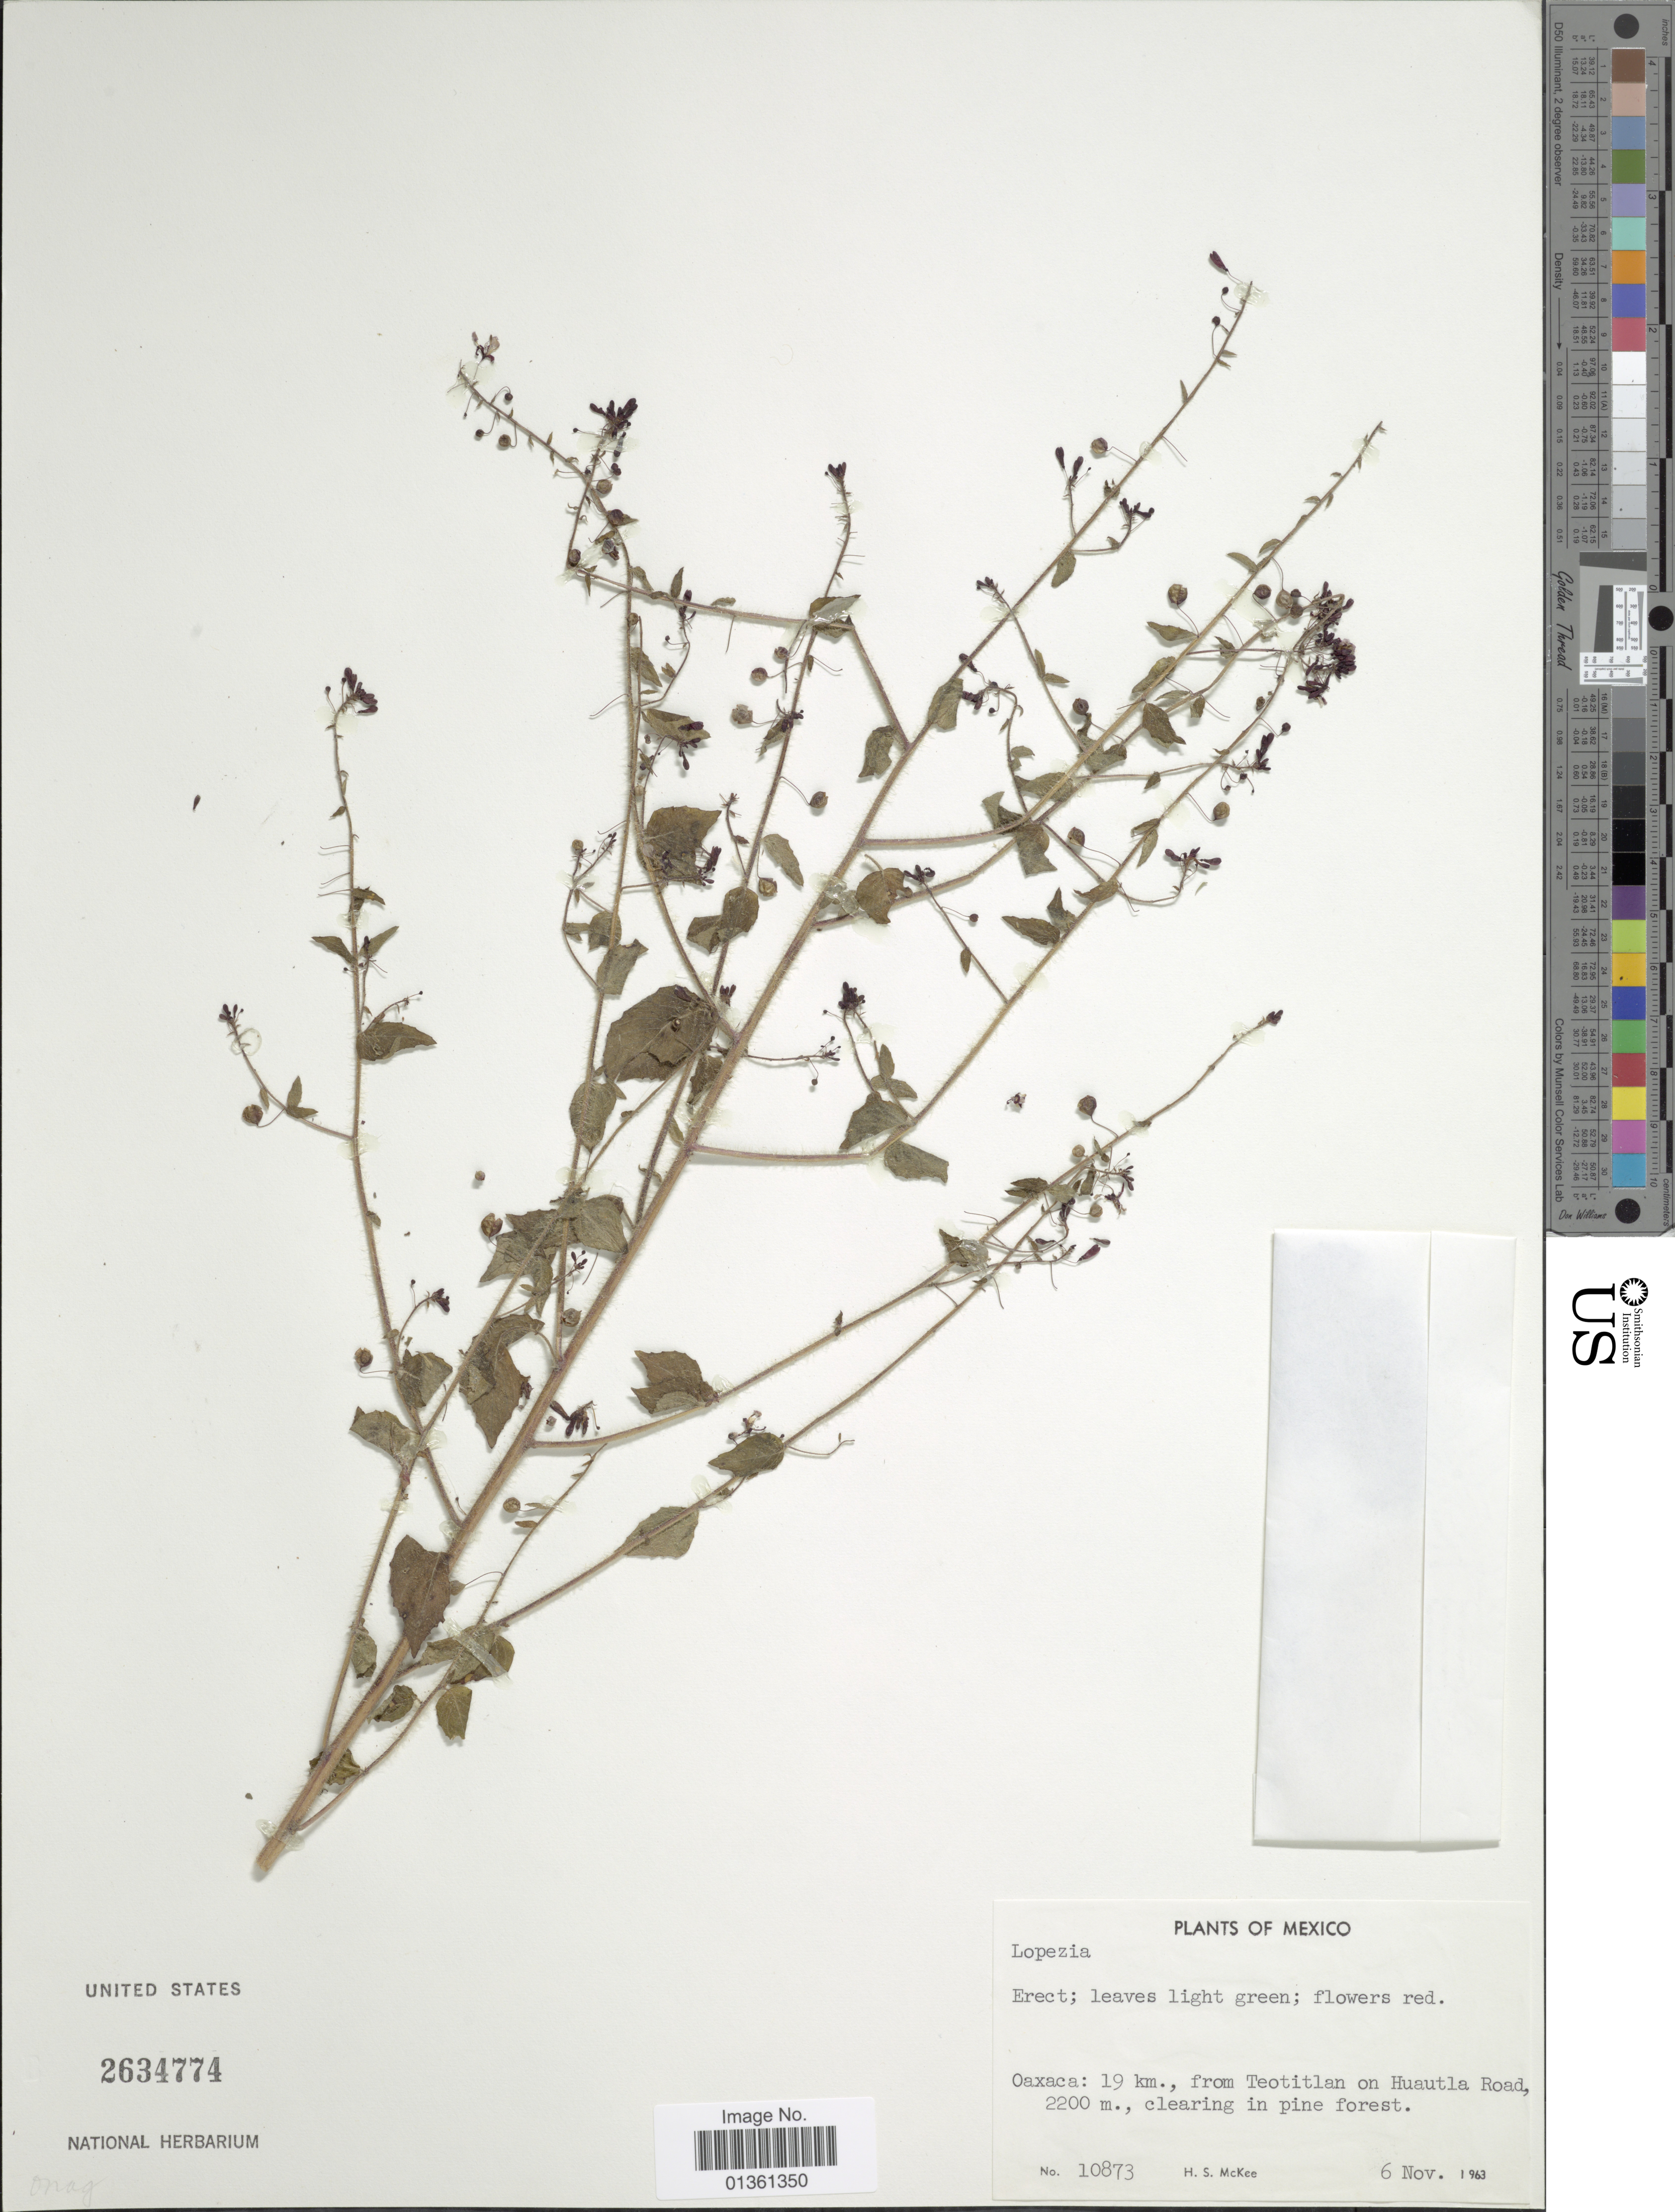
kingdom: Plantae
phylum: Tracheophyta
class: Magnoliopsida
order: Myrtales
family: Onagraceae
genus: Lopezia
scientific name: Lopezia sp.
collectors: H. S. McKee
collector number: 10873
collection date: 1963-11-06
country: Mexico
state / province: Oaxaca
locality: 19 km., from Teotitlan on Huautla Road.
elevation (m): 2200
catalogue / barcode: US 2634774